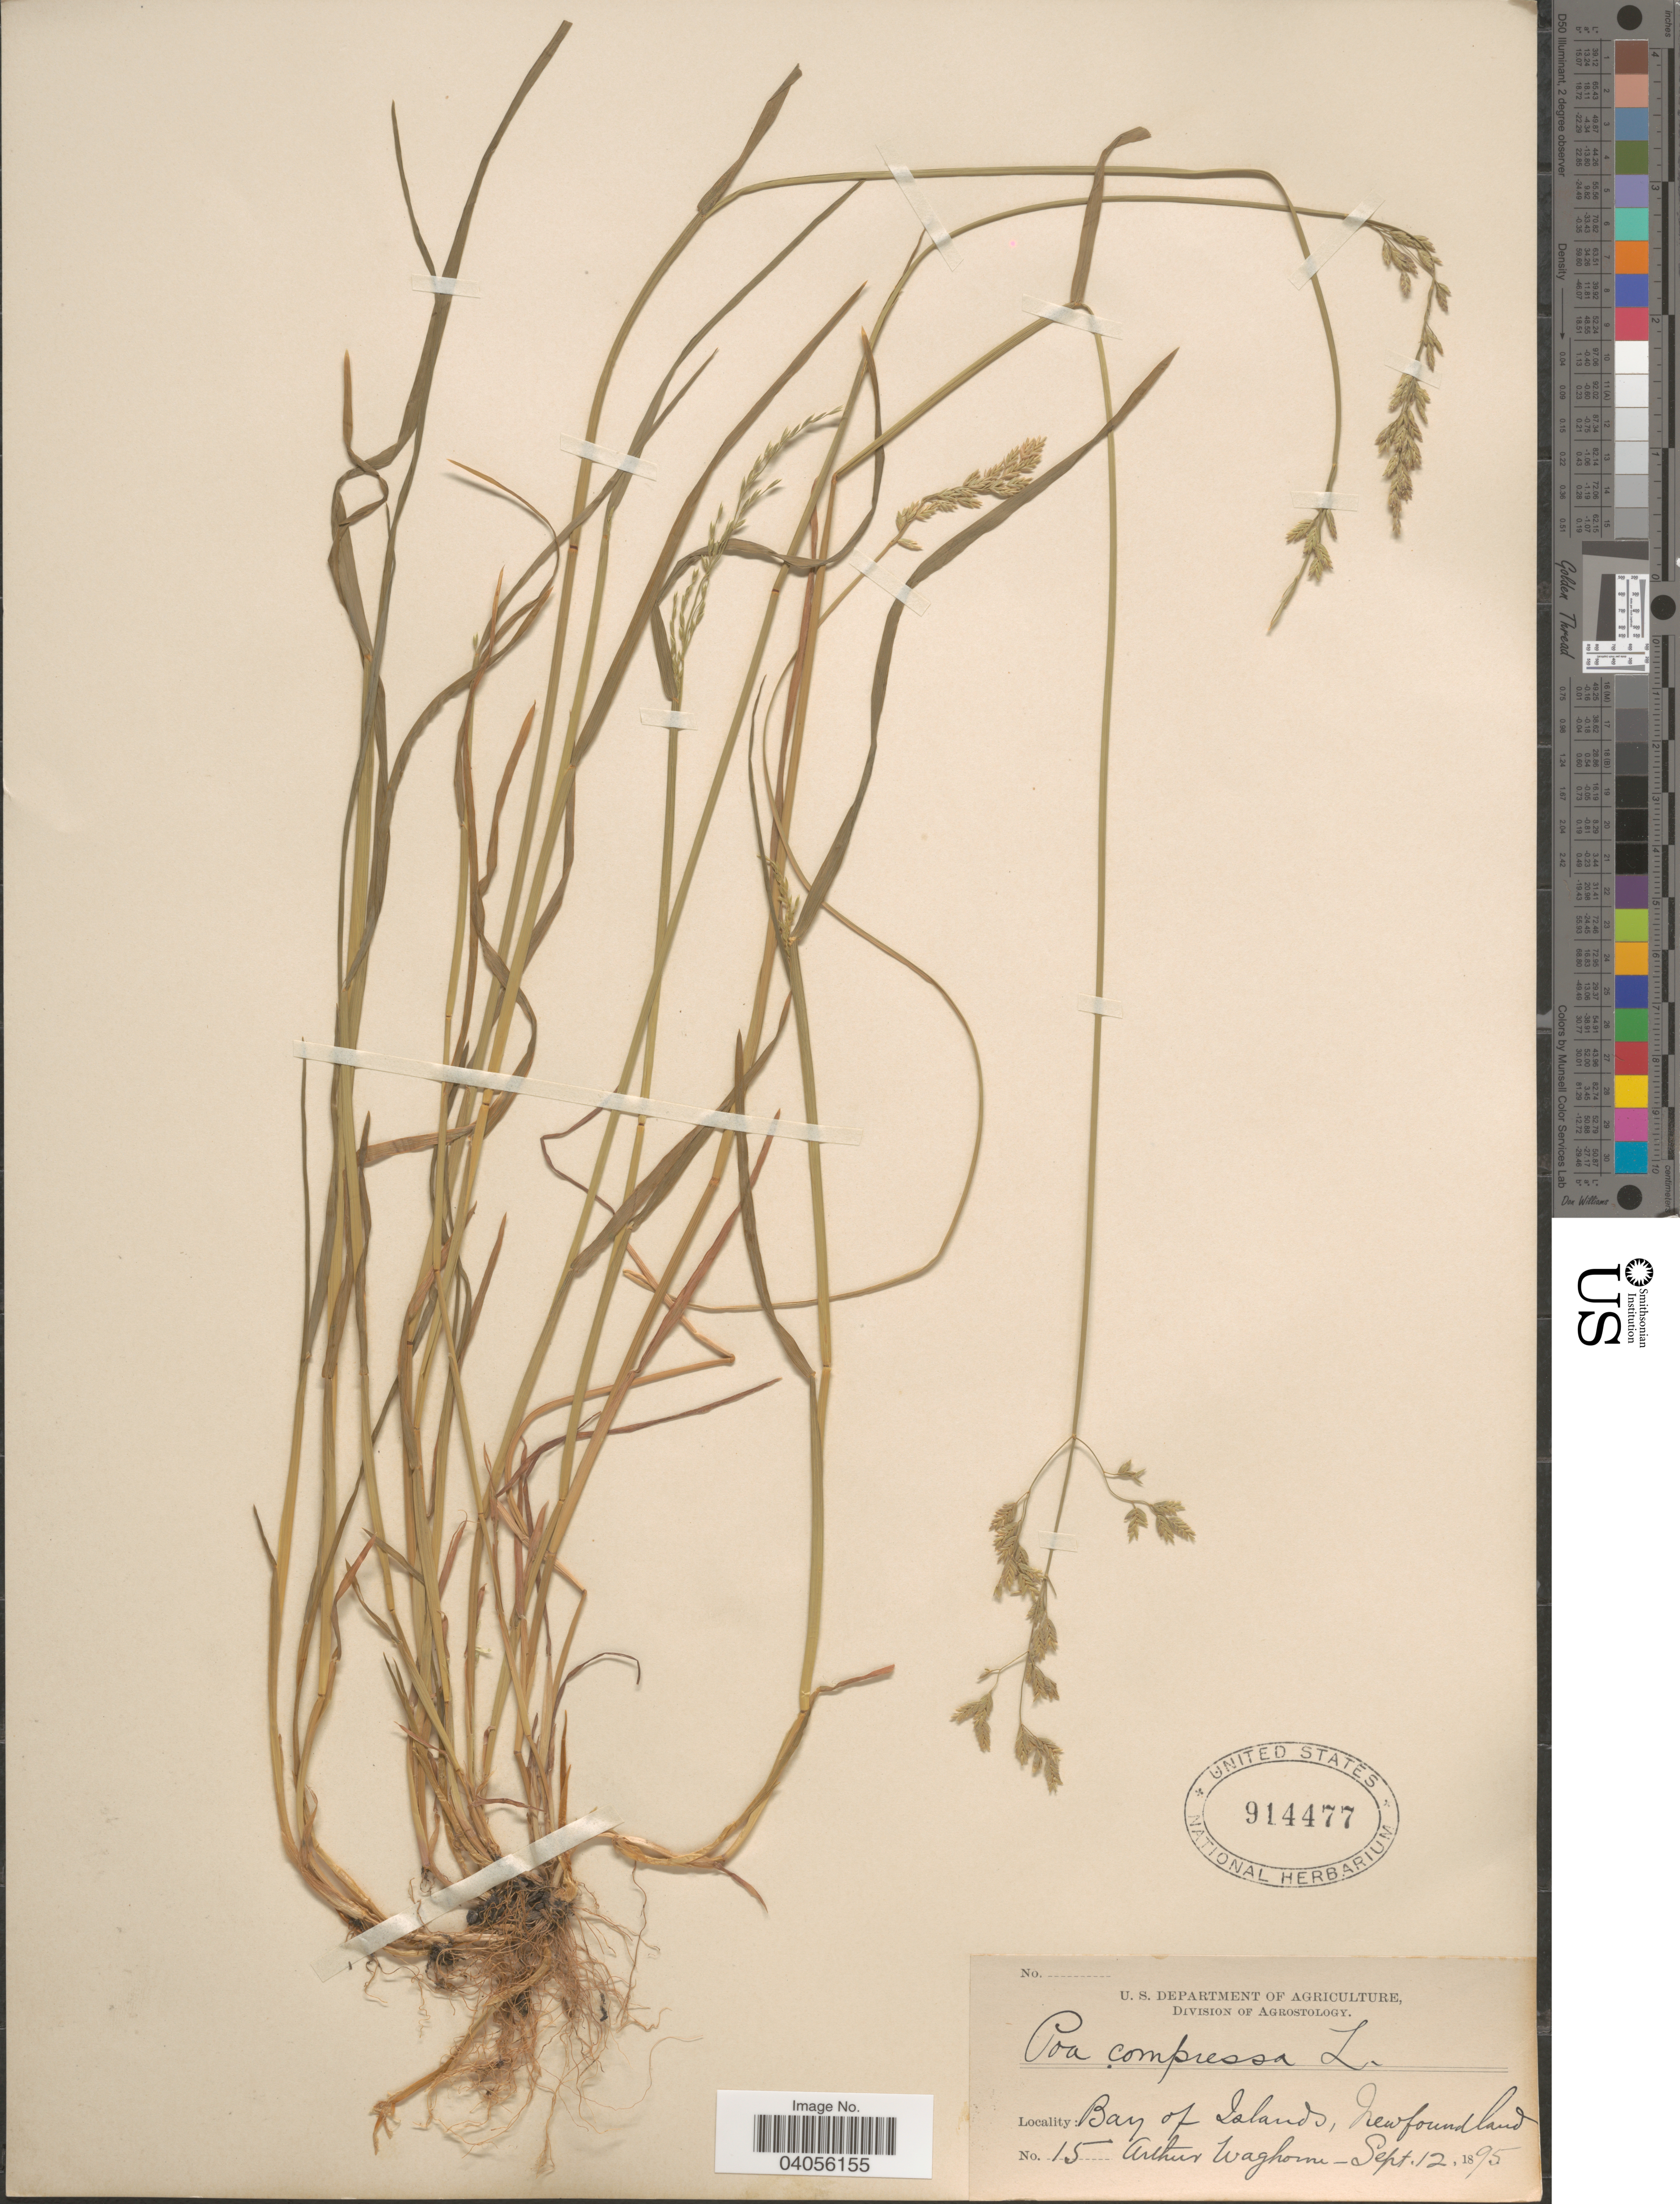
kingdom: Plantae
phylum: Tracheophyta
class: Liliopsida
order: Poales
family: Poaceae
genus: Poa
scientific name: Poa compressa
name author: L.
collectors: A. Waghorne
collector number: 15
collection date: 1895-09-12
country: Canada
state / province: Newfoundland and Labrador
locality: Bay of Islands.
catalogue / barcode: US 914477